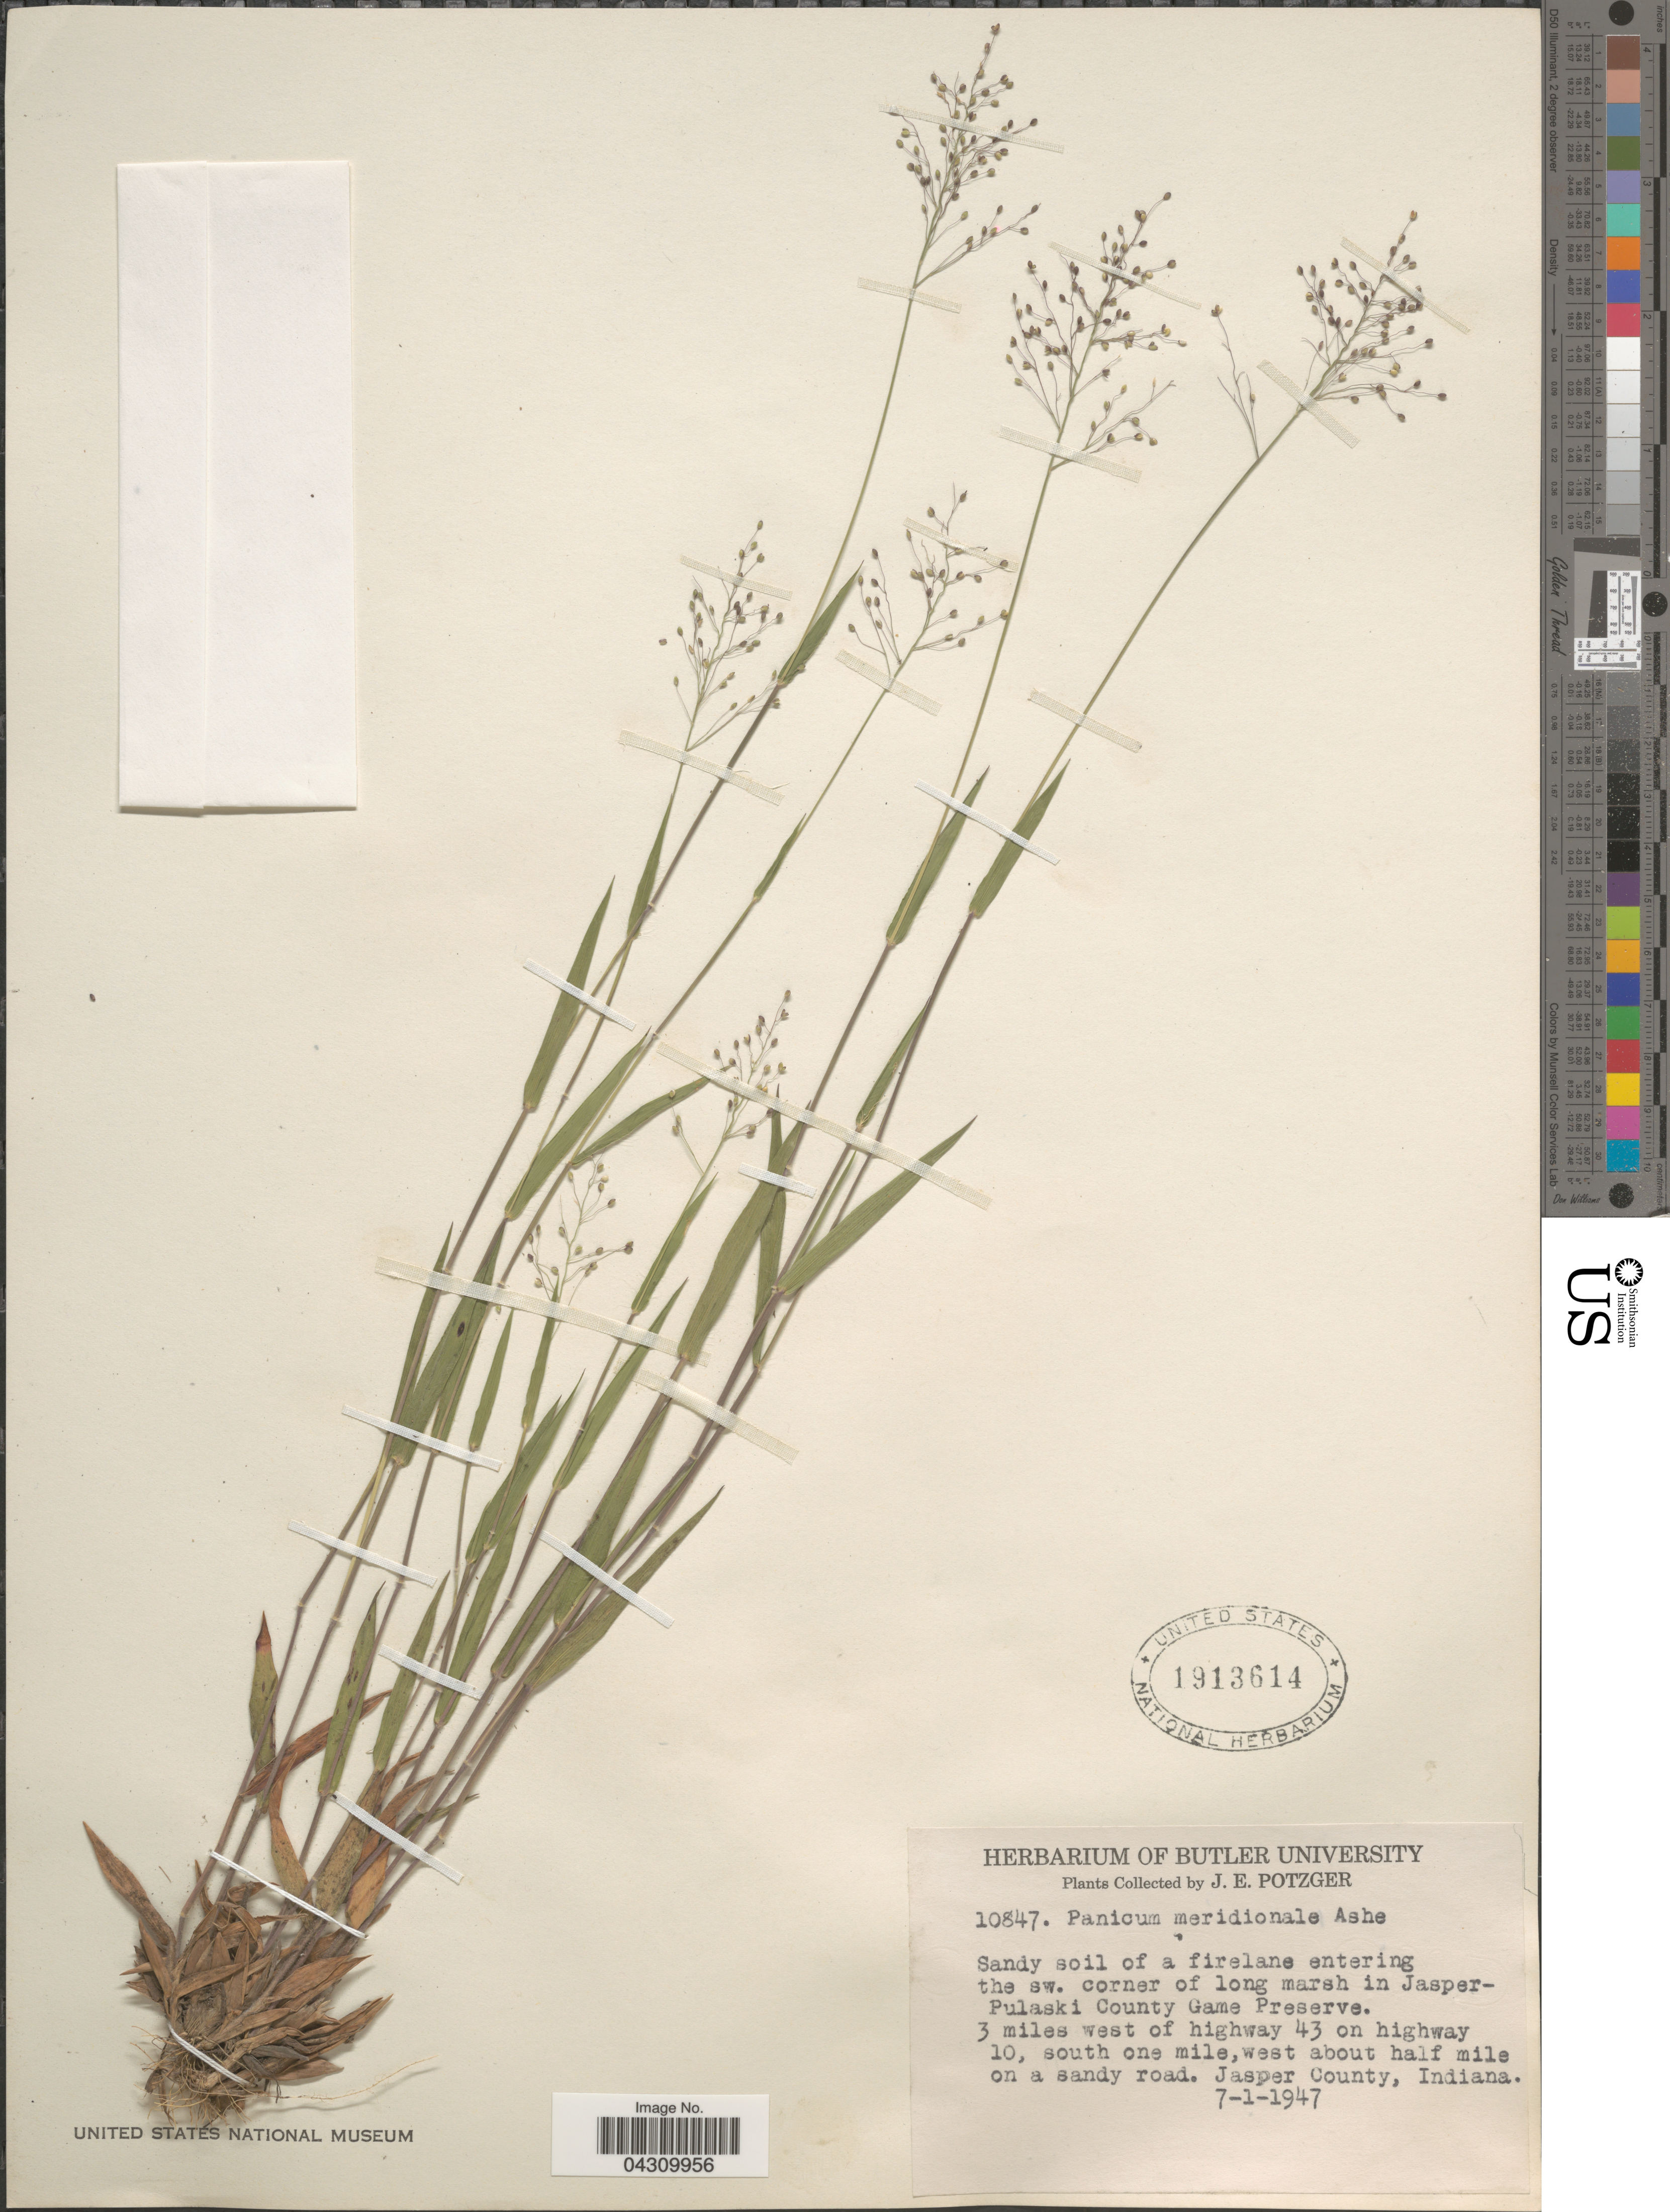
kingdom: Plantae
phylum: Tracheophyta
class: Liliopsida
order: Poales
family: Poaceae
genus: Dichanthelium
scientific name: Dichanthelium acuminatum var. acuminatum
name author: (Sw.) Gould & C.A. Clark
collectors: J. Potzger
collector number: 10847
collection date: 1947-07-01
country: United States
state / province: Indiana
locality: Sandy soil of a firelane entering the sw. corner of long marsh in Jasper-Pulaski County Game Preserve. 3 miles west of highway 43 on highway 10, south one mile,west about half mile on a sandy road. Jasper County.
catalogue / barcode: US 1913614